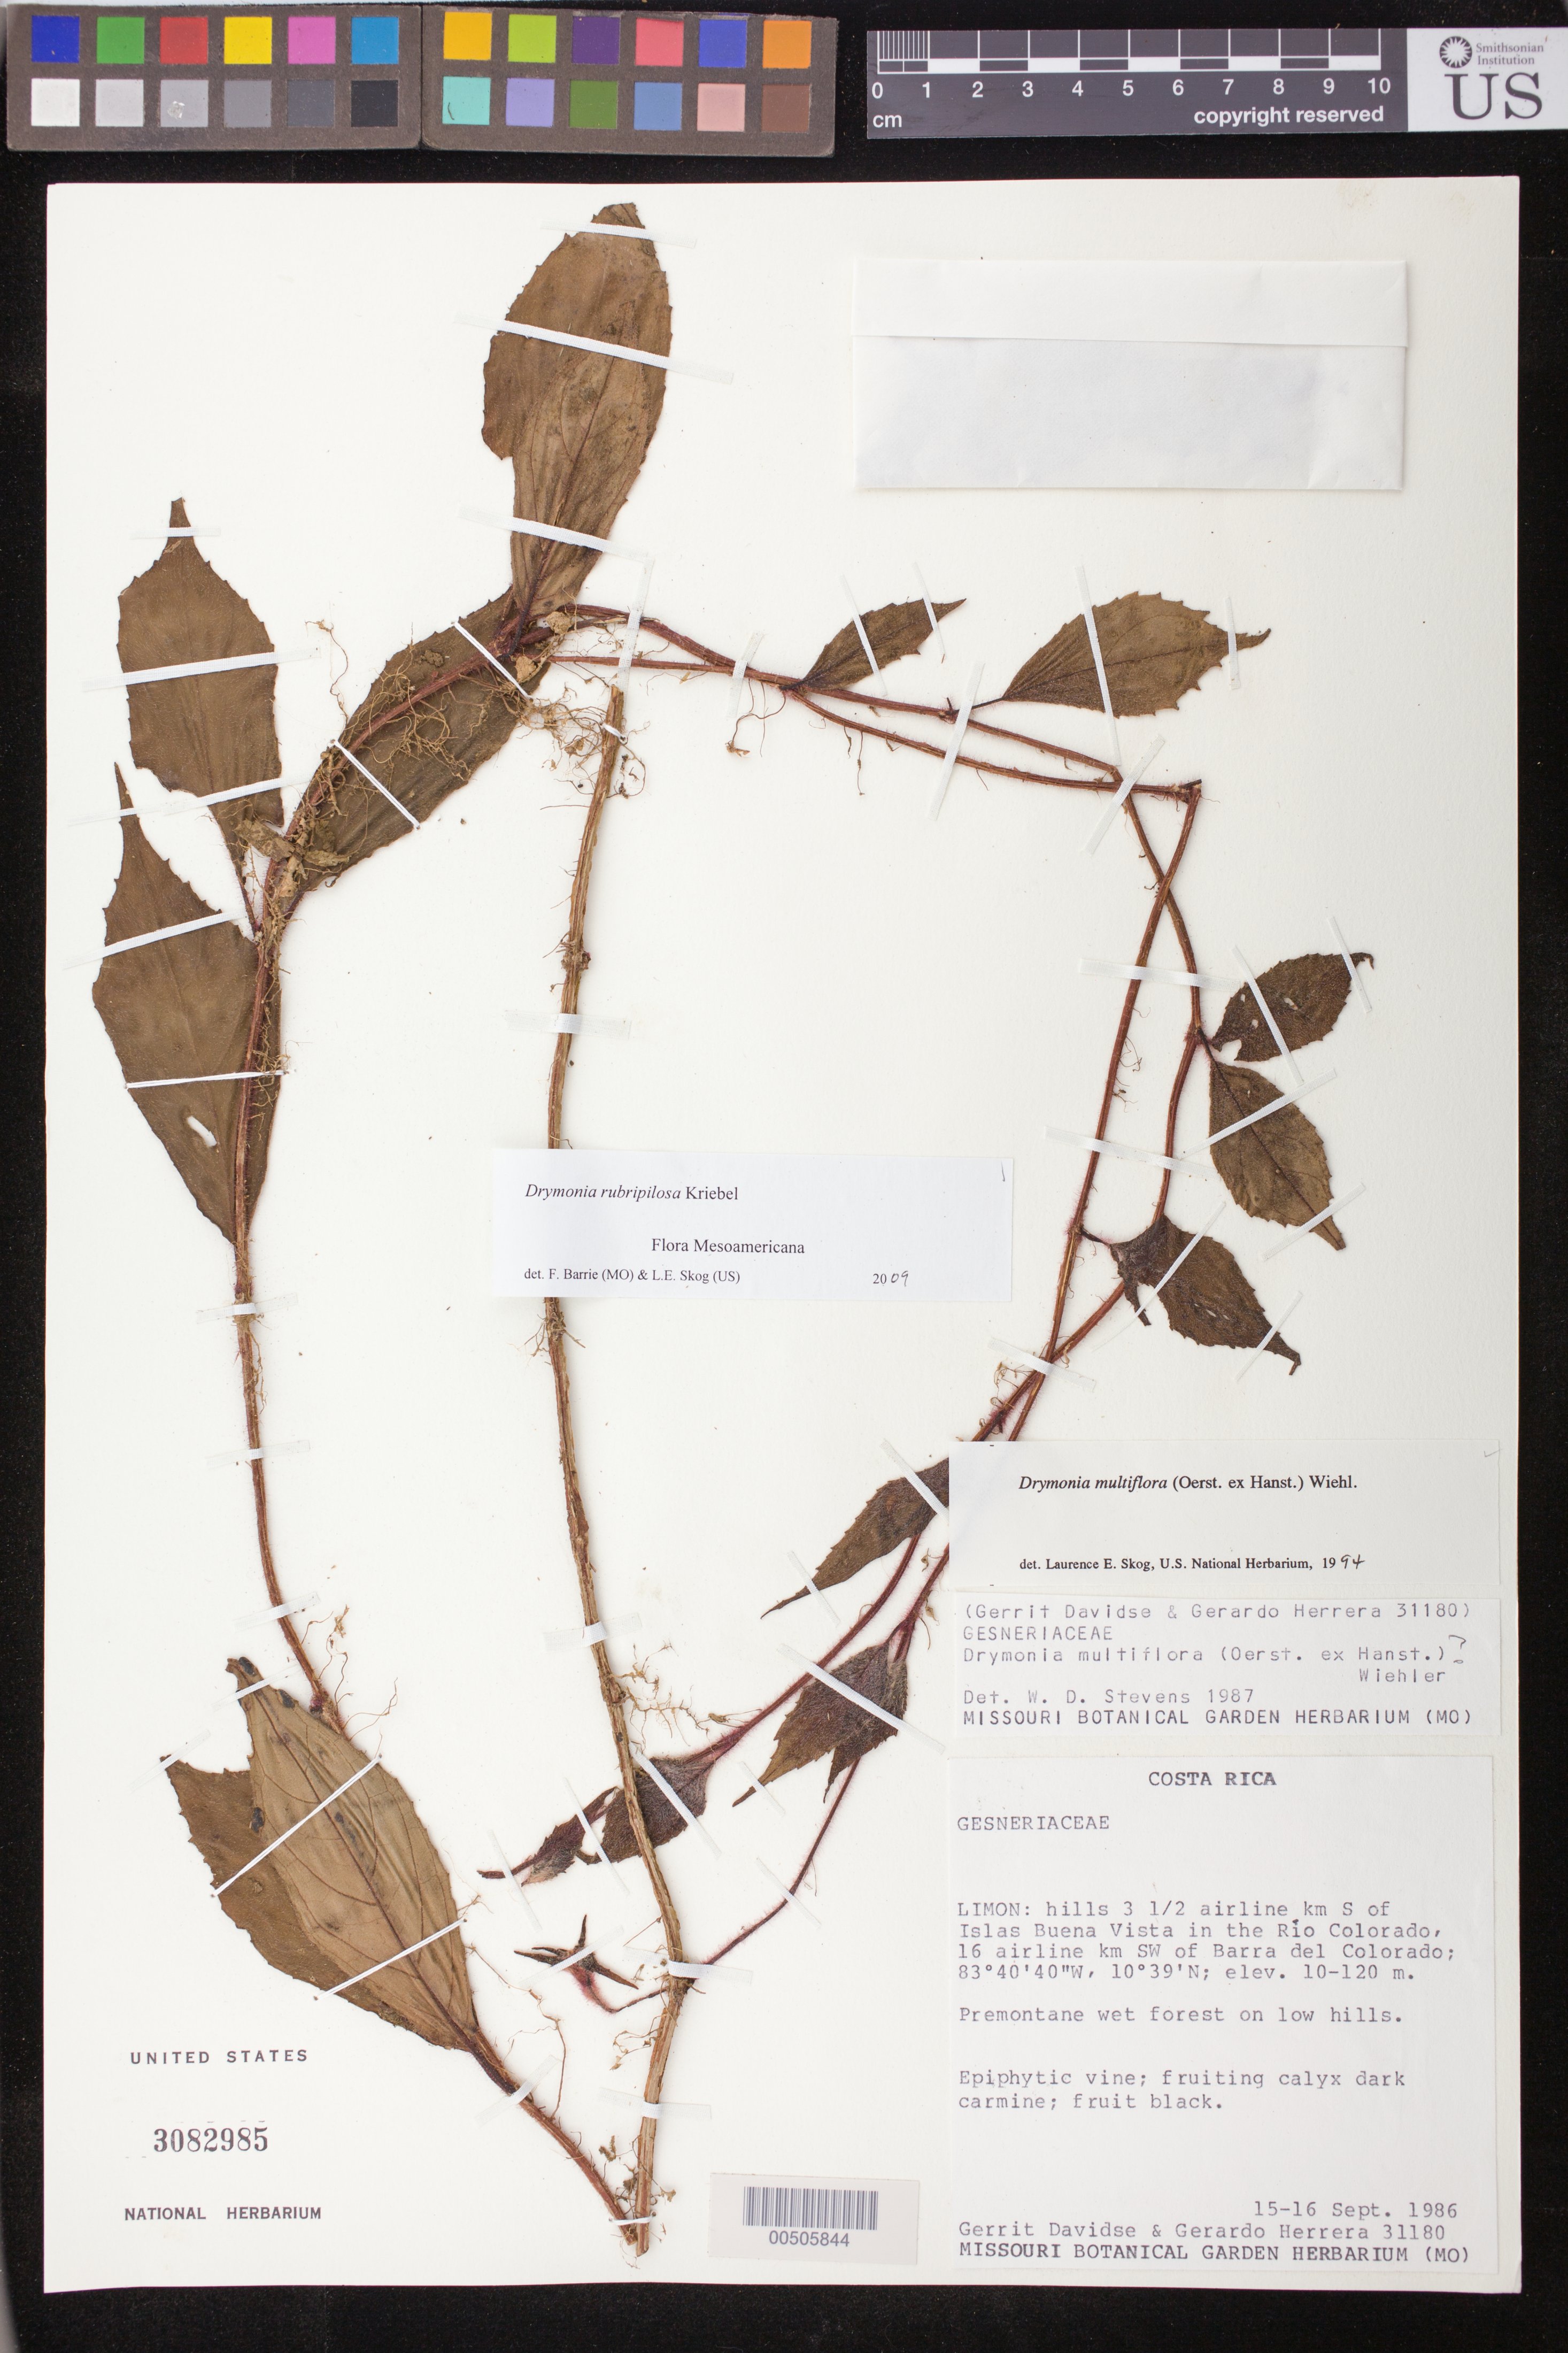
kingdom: Plantae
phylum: Tracheophyta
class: Magnoliopsida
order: Lamiales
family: Gesneriaceae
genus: Drymonia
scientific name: Drymonia rubripilosa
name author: Kriebel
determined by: Barrie, F. R.; Skog, Laurence E.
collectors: G. Davidse & G. Herrera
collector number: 31180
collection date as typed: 15-16 Sep 1986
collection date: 1986-09-15/1986-09-16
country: Costa Rica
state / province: Limón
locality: Hills 3 1/2 airline km S of Islas Buena Vista in the Rio Colorado, 16 airline km SW of Barra del Colorado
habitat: premontane wet forest on low hills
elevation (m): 10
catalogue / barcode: US 3082985